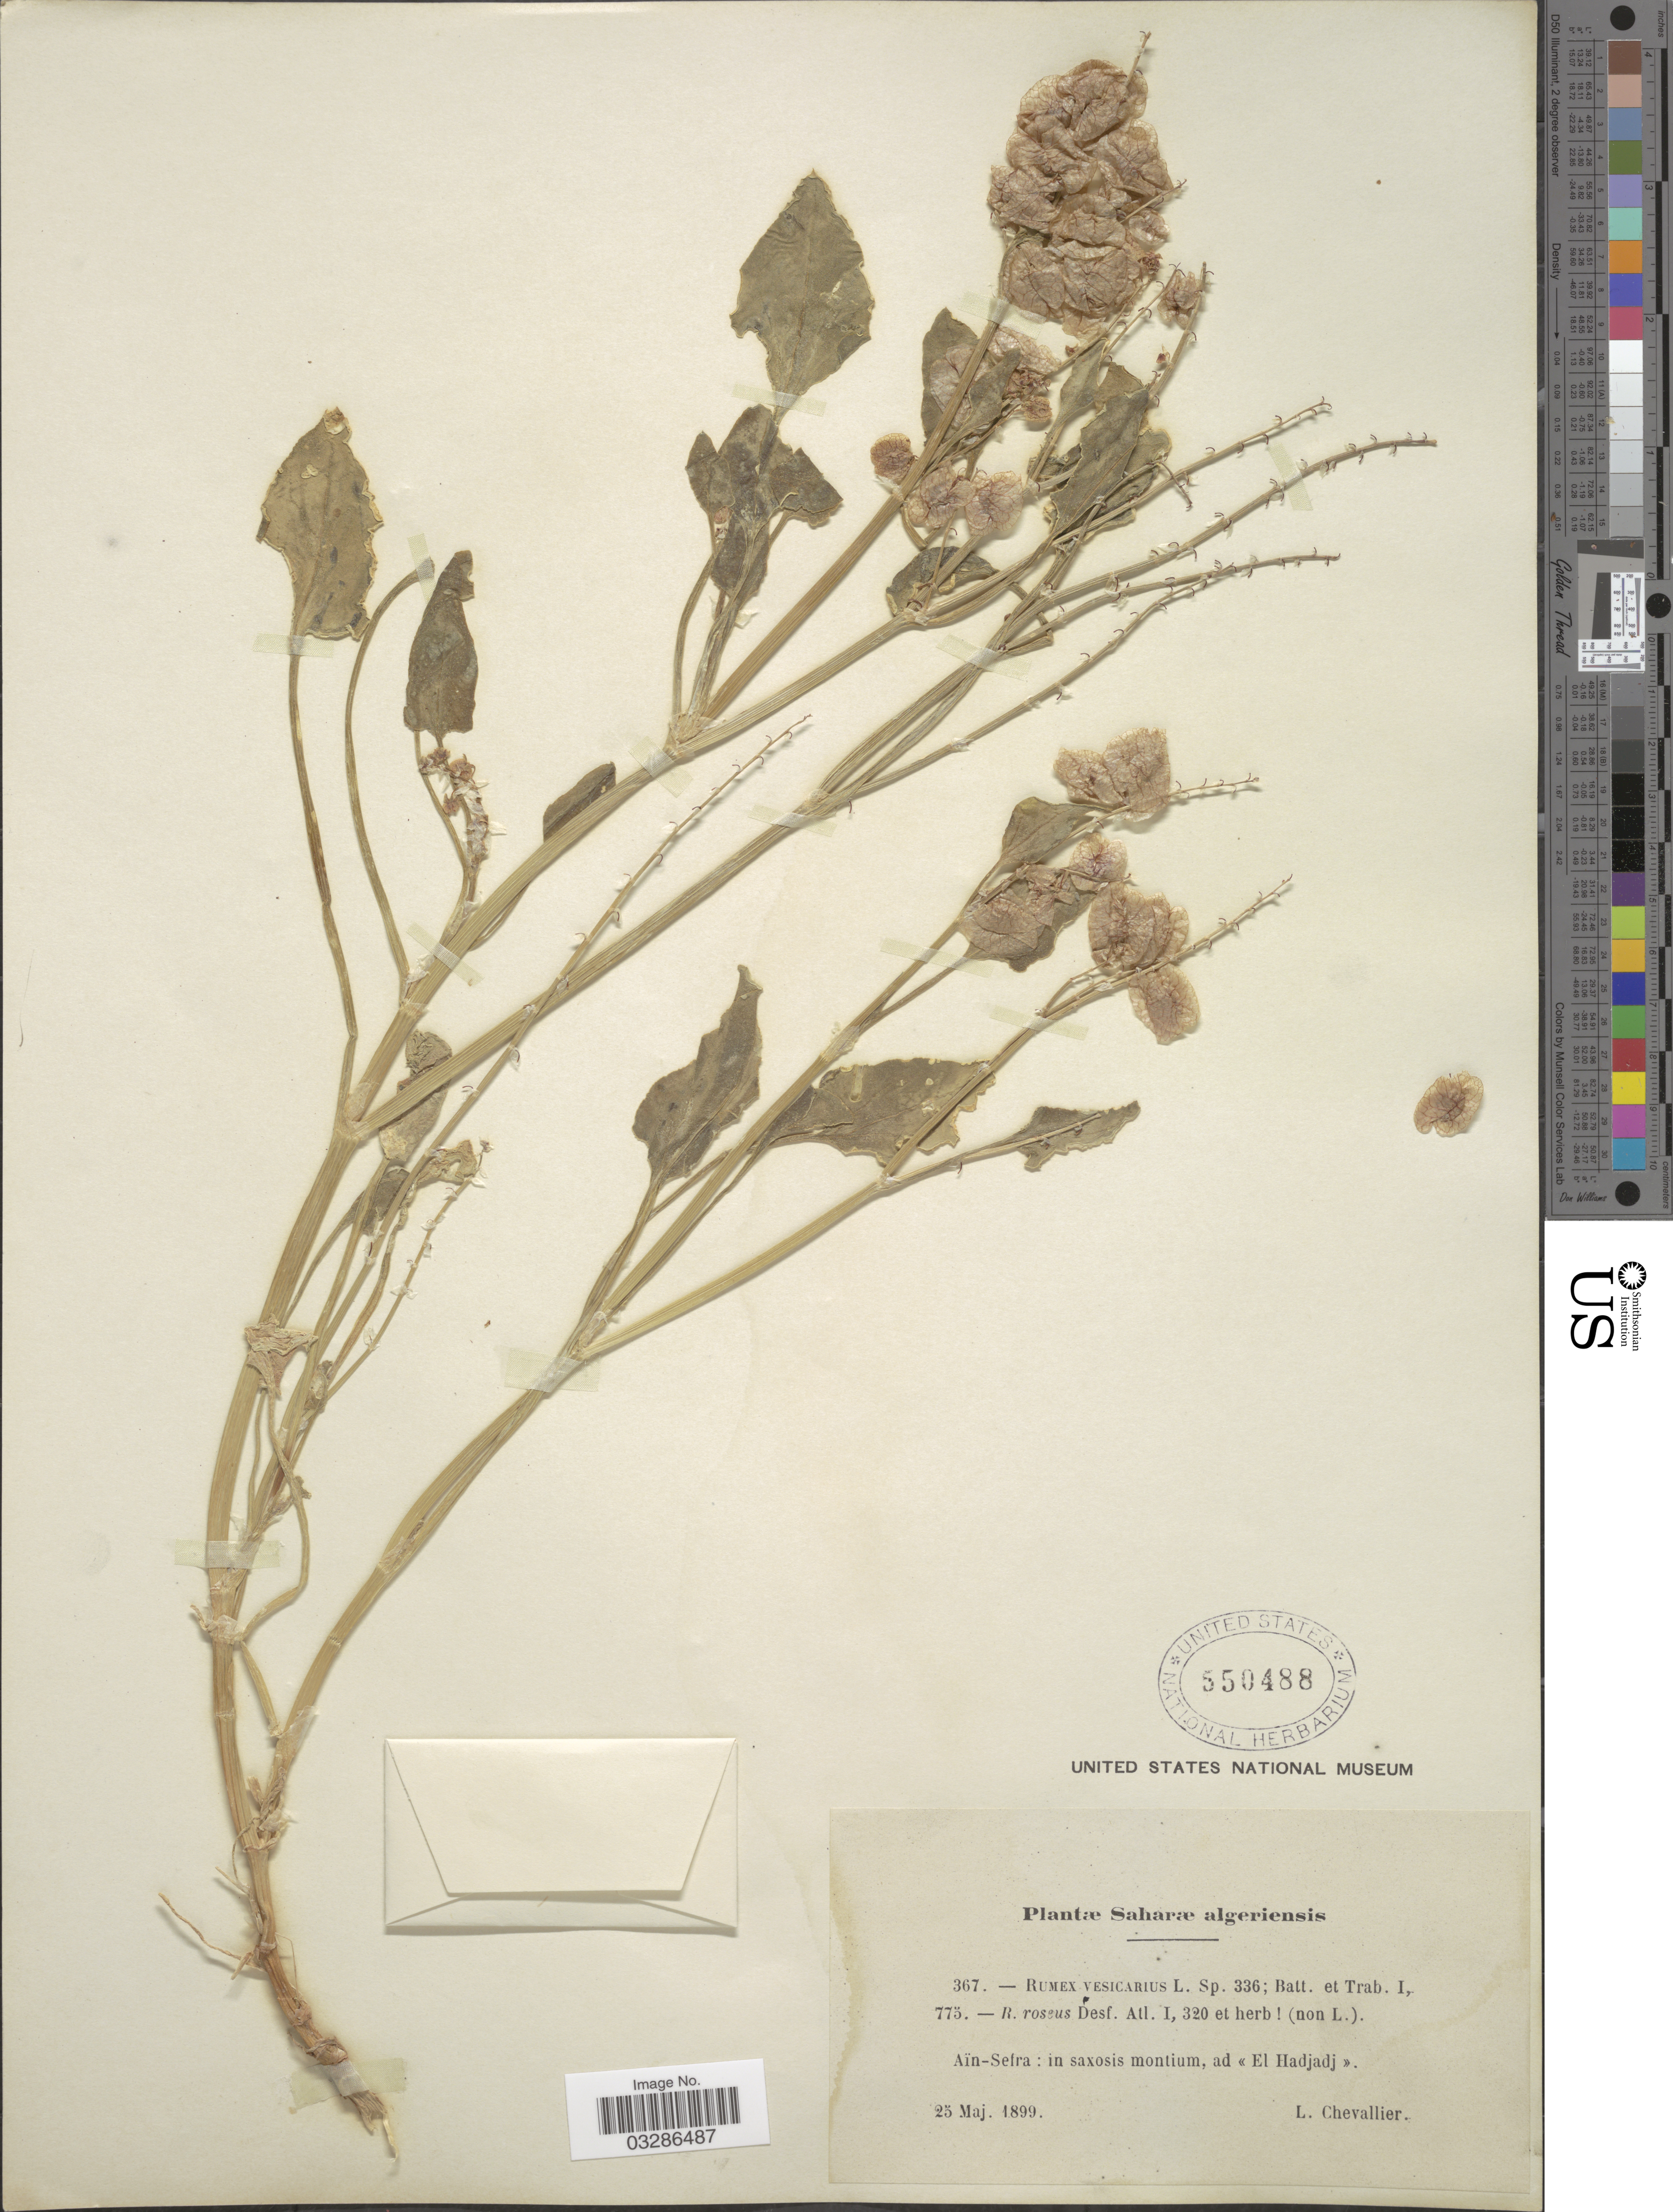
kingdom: Plantae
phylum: Tracheophyta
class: Magnoliopsida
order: Caryophyllales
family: Polygonaceae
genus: Rumex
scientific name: Rumex vesicarius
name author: L.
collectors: L. Chevallier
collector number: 367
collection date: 1899-05-25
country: Algeria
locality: Saharæ algeriensis, Aïn-Setra: in saxosis montium, ad <<El Hadjadj>>.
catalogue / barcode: US 550488